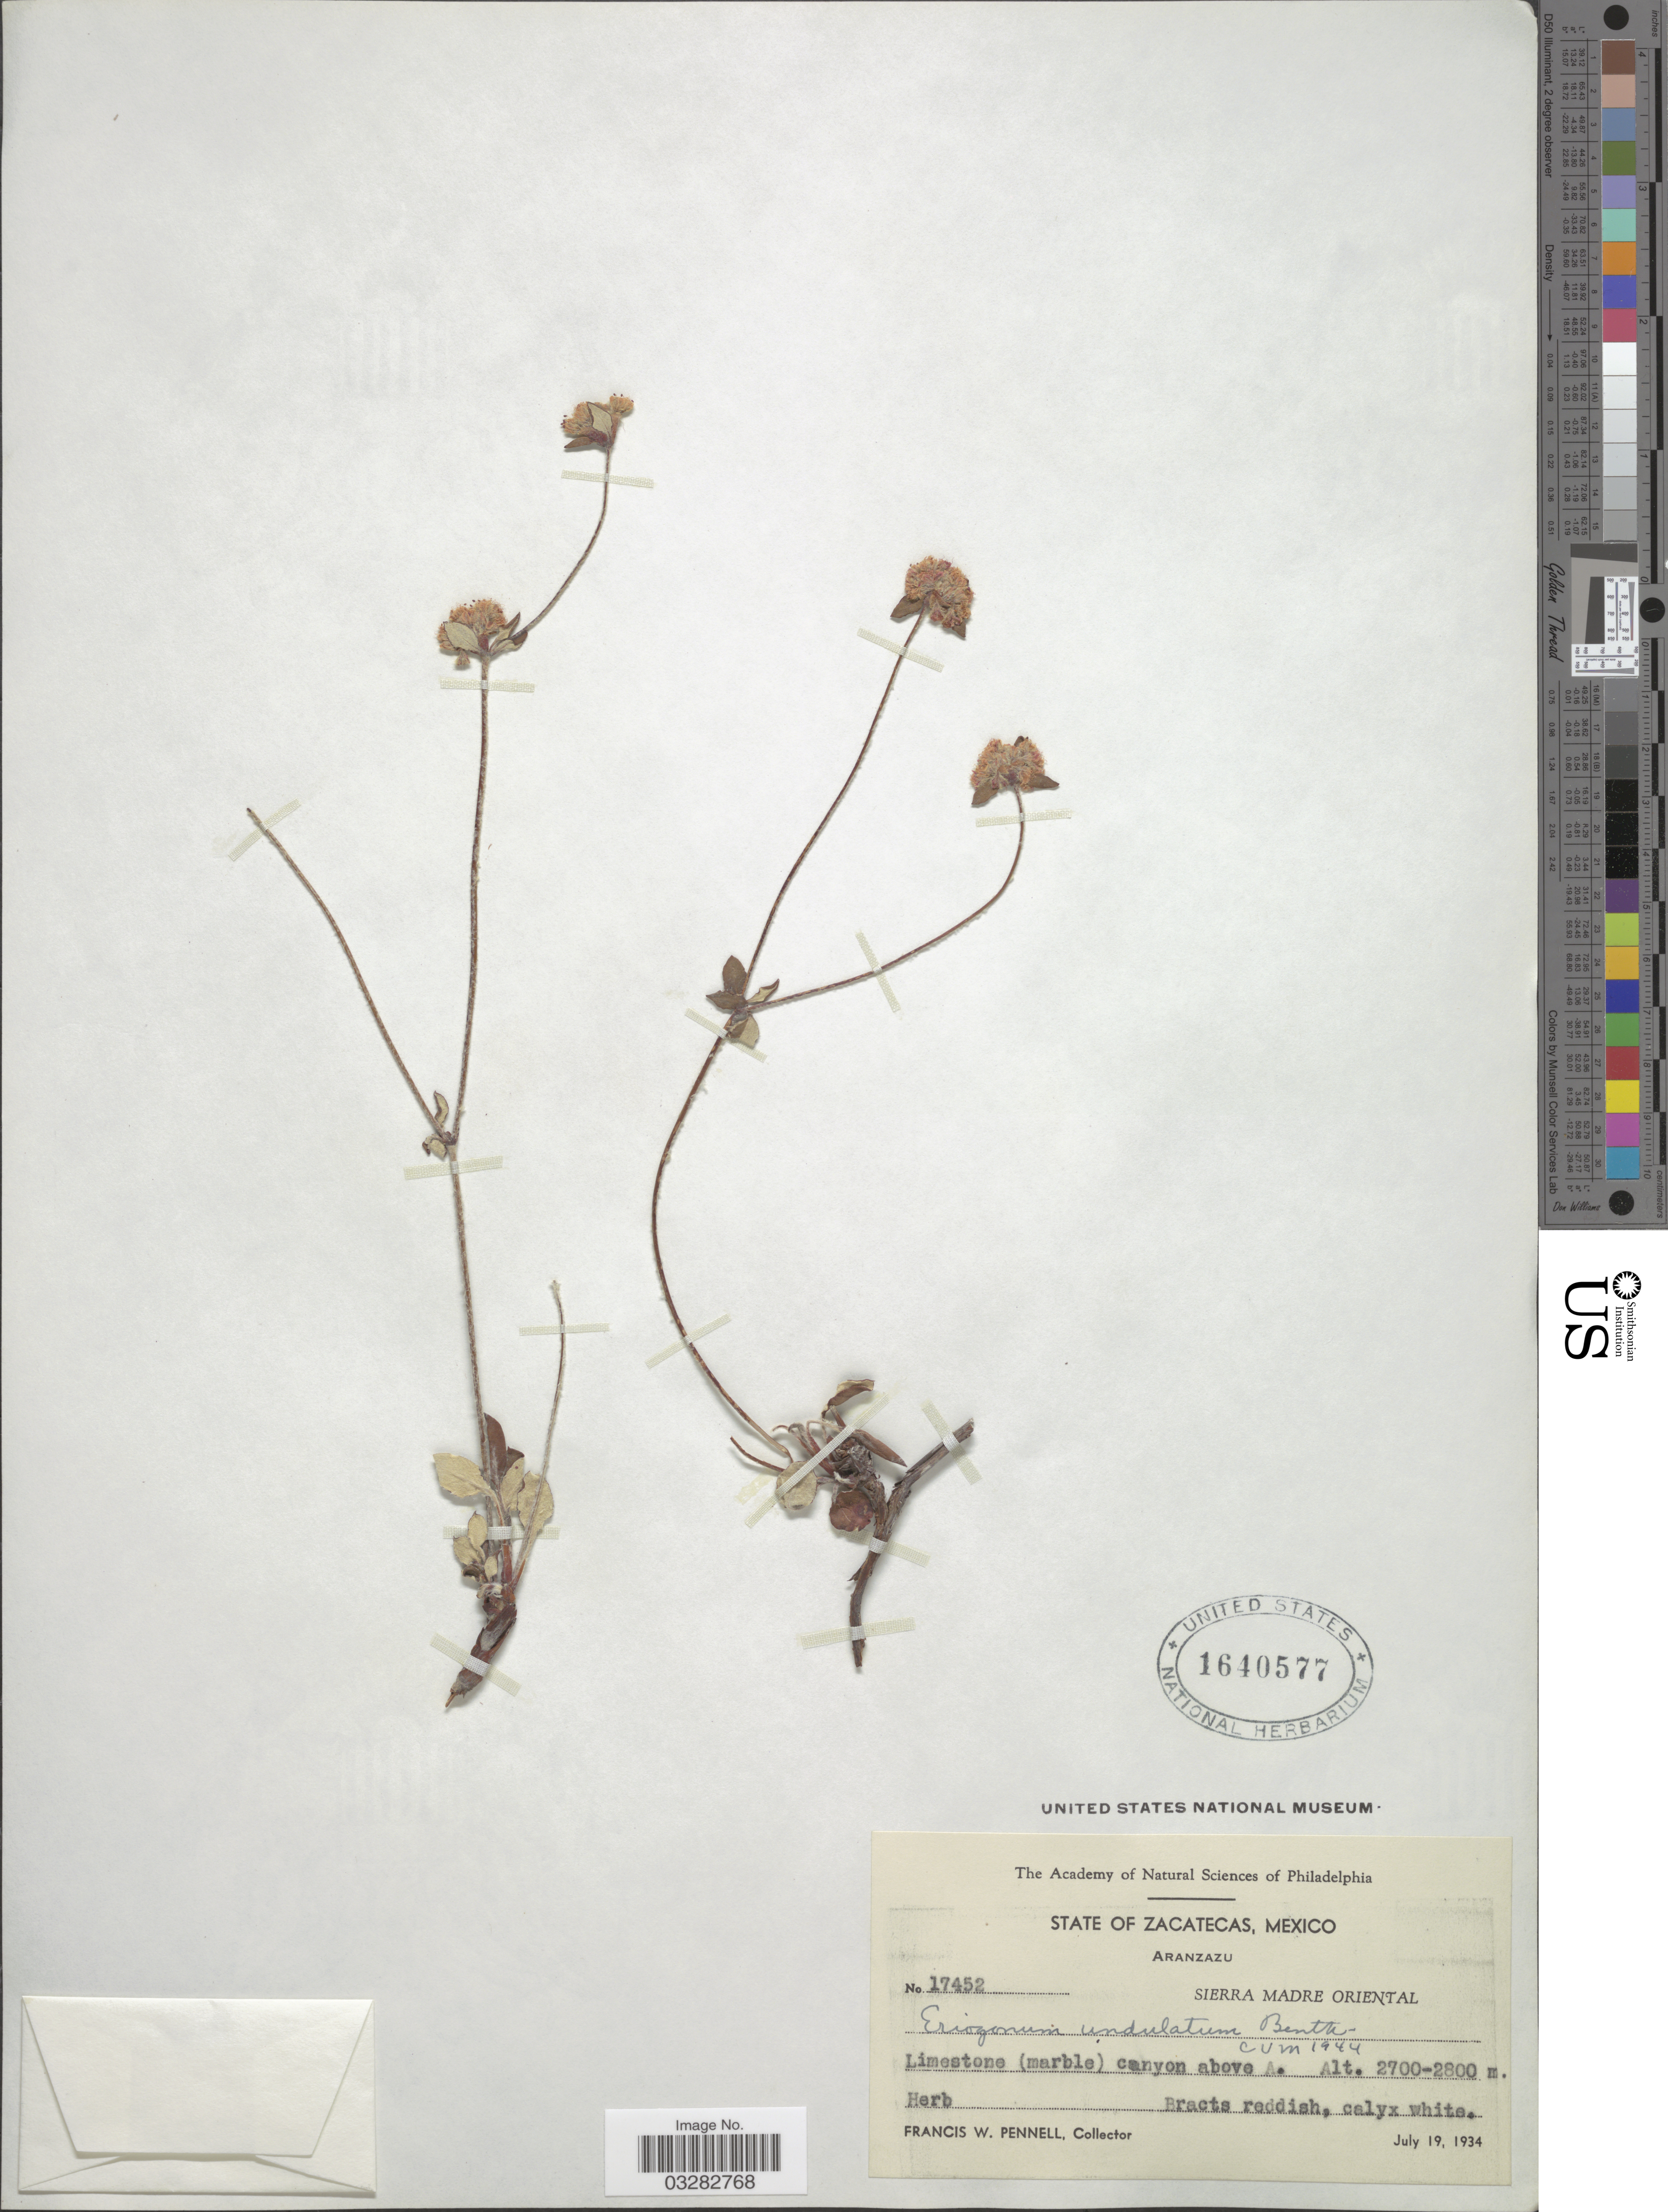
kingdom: Plantae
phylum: Tracheophyta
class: Magnoliopsida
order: Caryophyllales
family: Polygonaceae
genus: Eriogonum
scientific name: Eriogonum jamesii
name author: Benth.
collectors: F. W. Pennell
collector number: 17452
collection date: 1934-07-19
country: Mexico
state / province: Zacatecas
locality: Aranzazu. Sierra Madre Oriental. Canyon above A.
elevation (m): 2700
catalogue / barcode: US 1640577